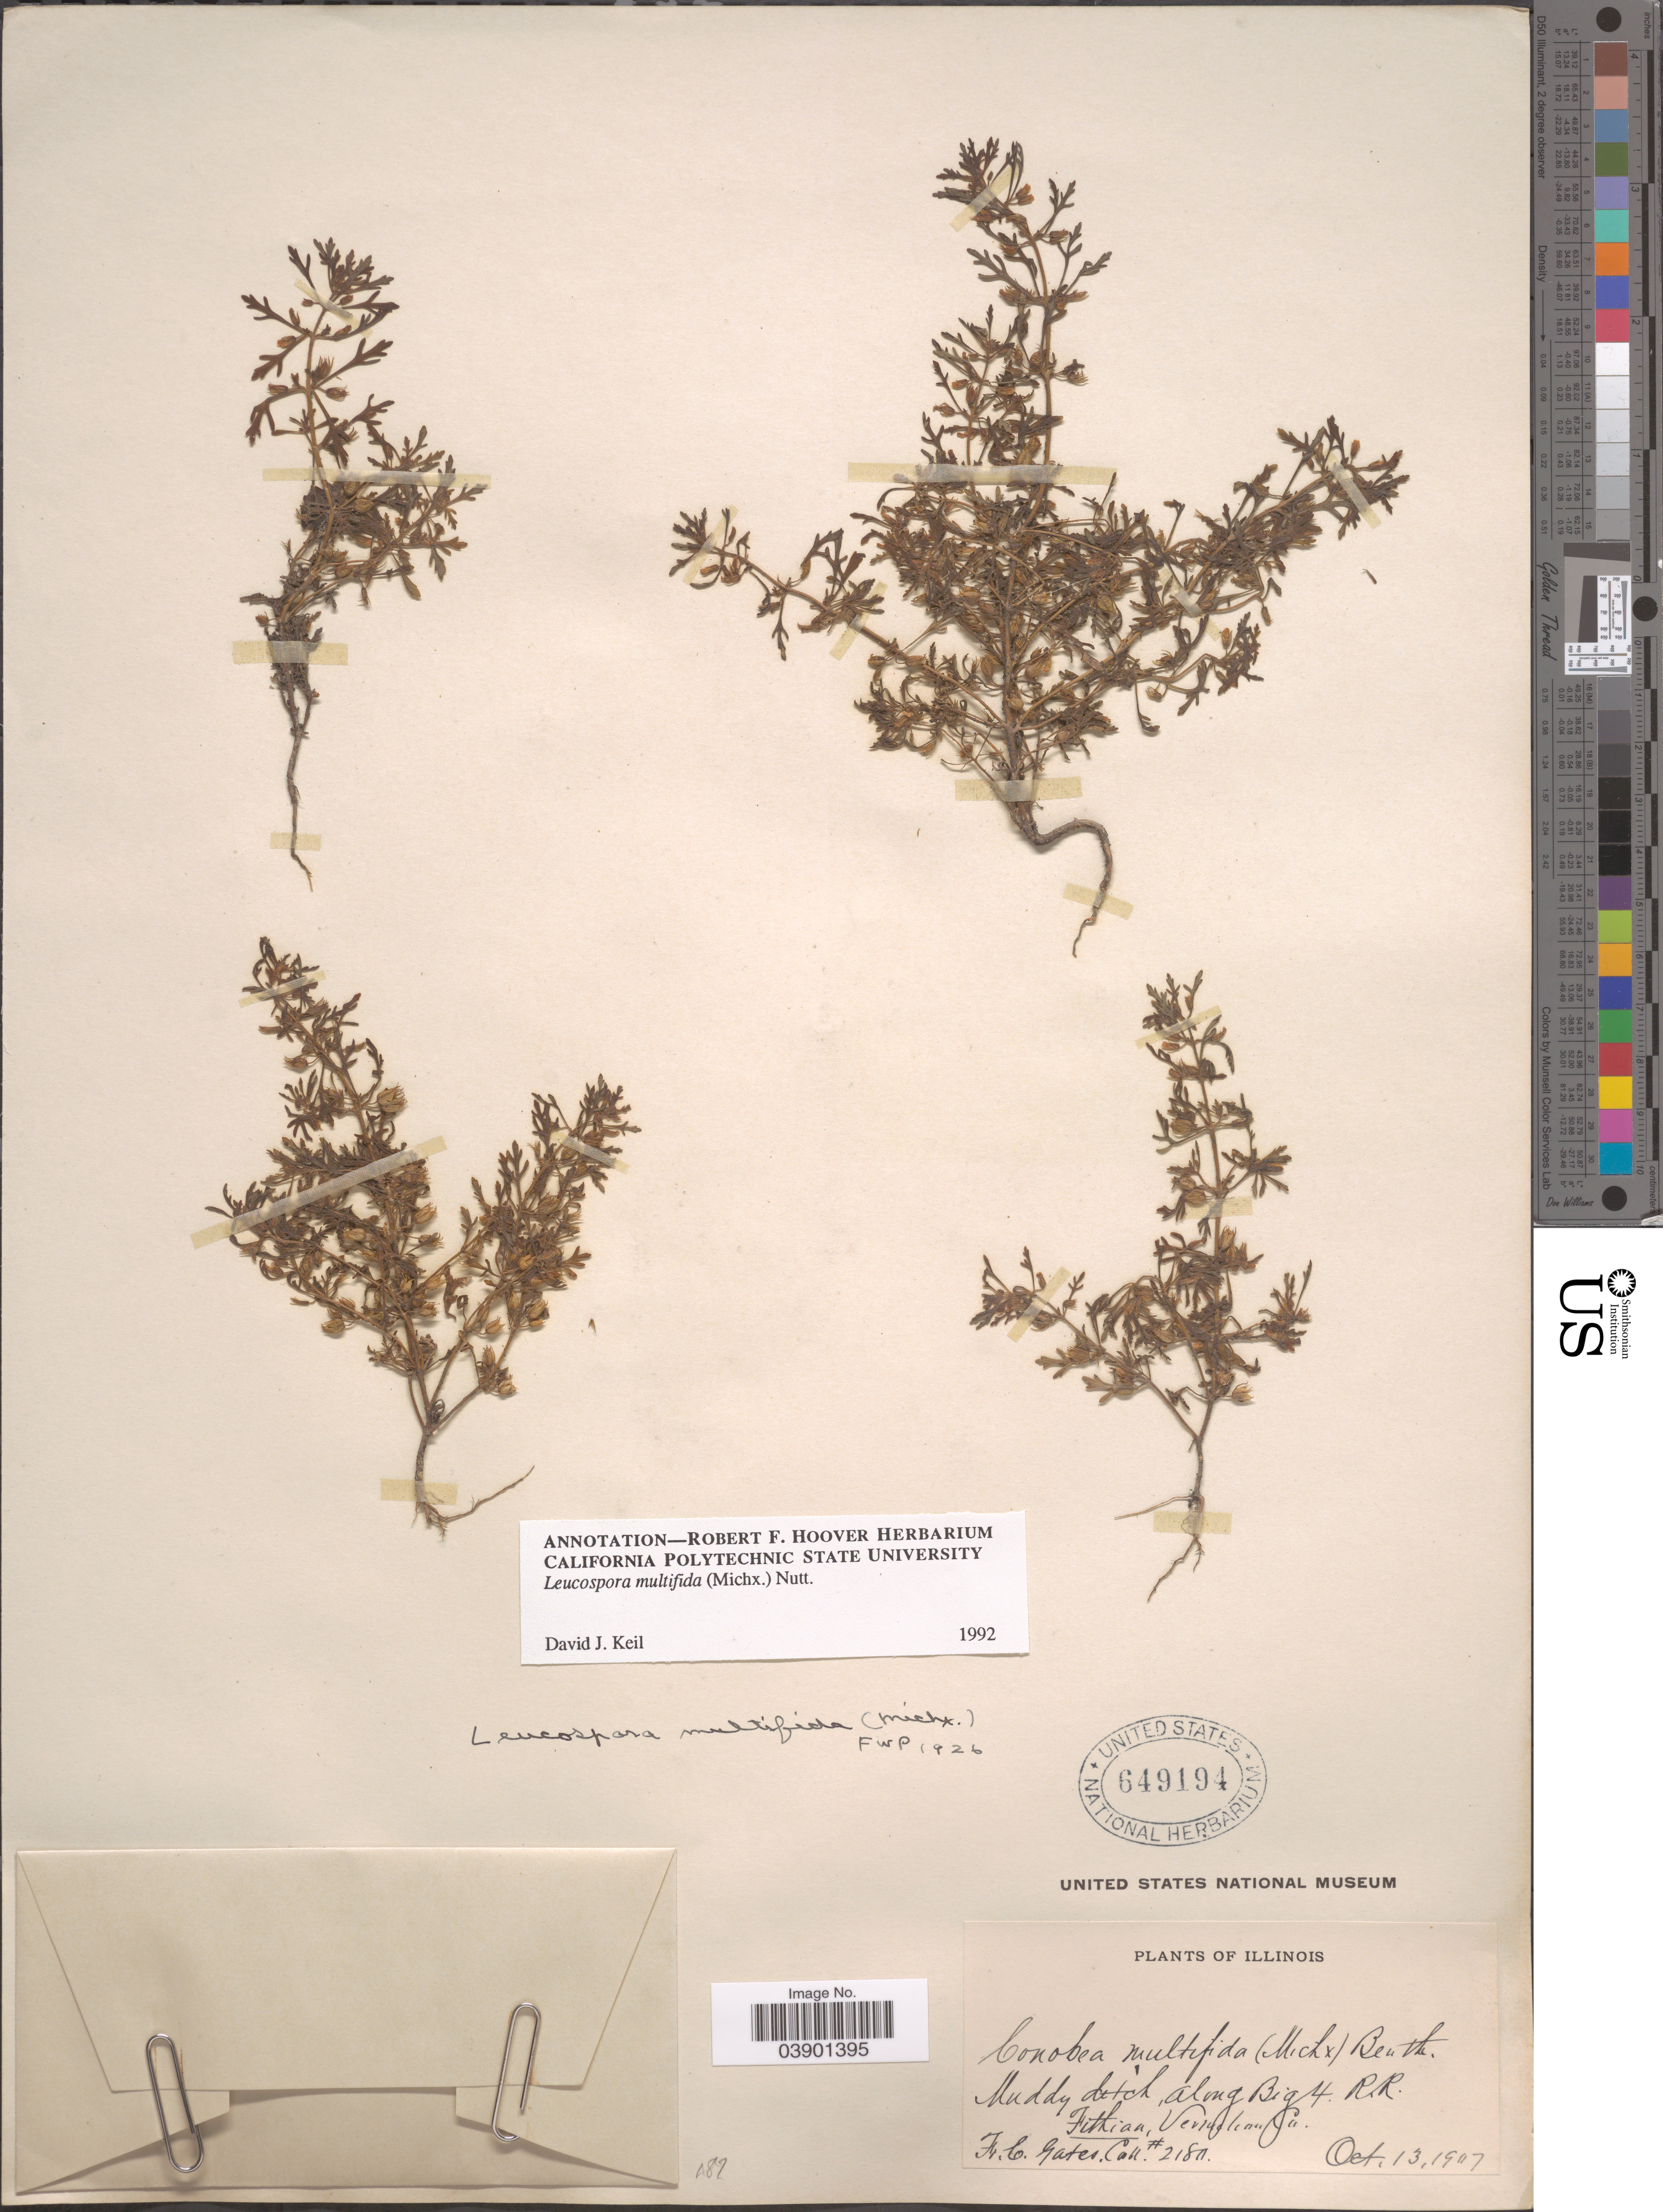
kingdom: Plantae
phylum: Tracheophyta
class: Magnoliopsida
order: Lamiales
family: Plantaginaceae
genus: Leucospora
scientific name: Leucospora multifida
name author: (Michx.) Nutt.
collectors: F. C. Gates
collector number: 2180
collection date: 1907-10-13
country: United States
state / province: Illinois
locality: Along Big 4 R.R. Fithian, Vermilian Co.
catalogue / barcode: US 649194